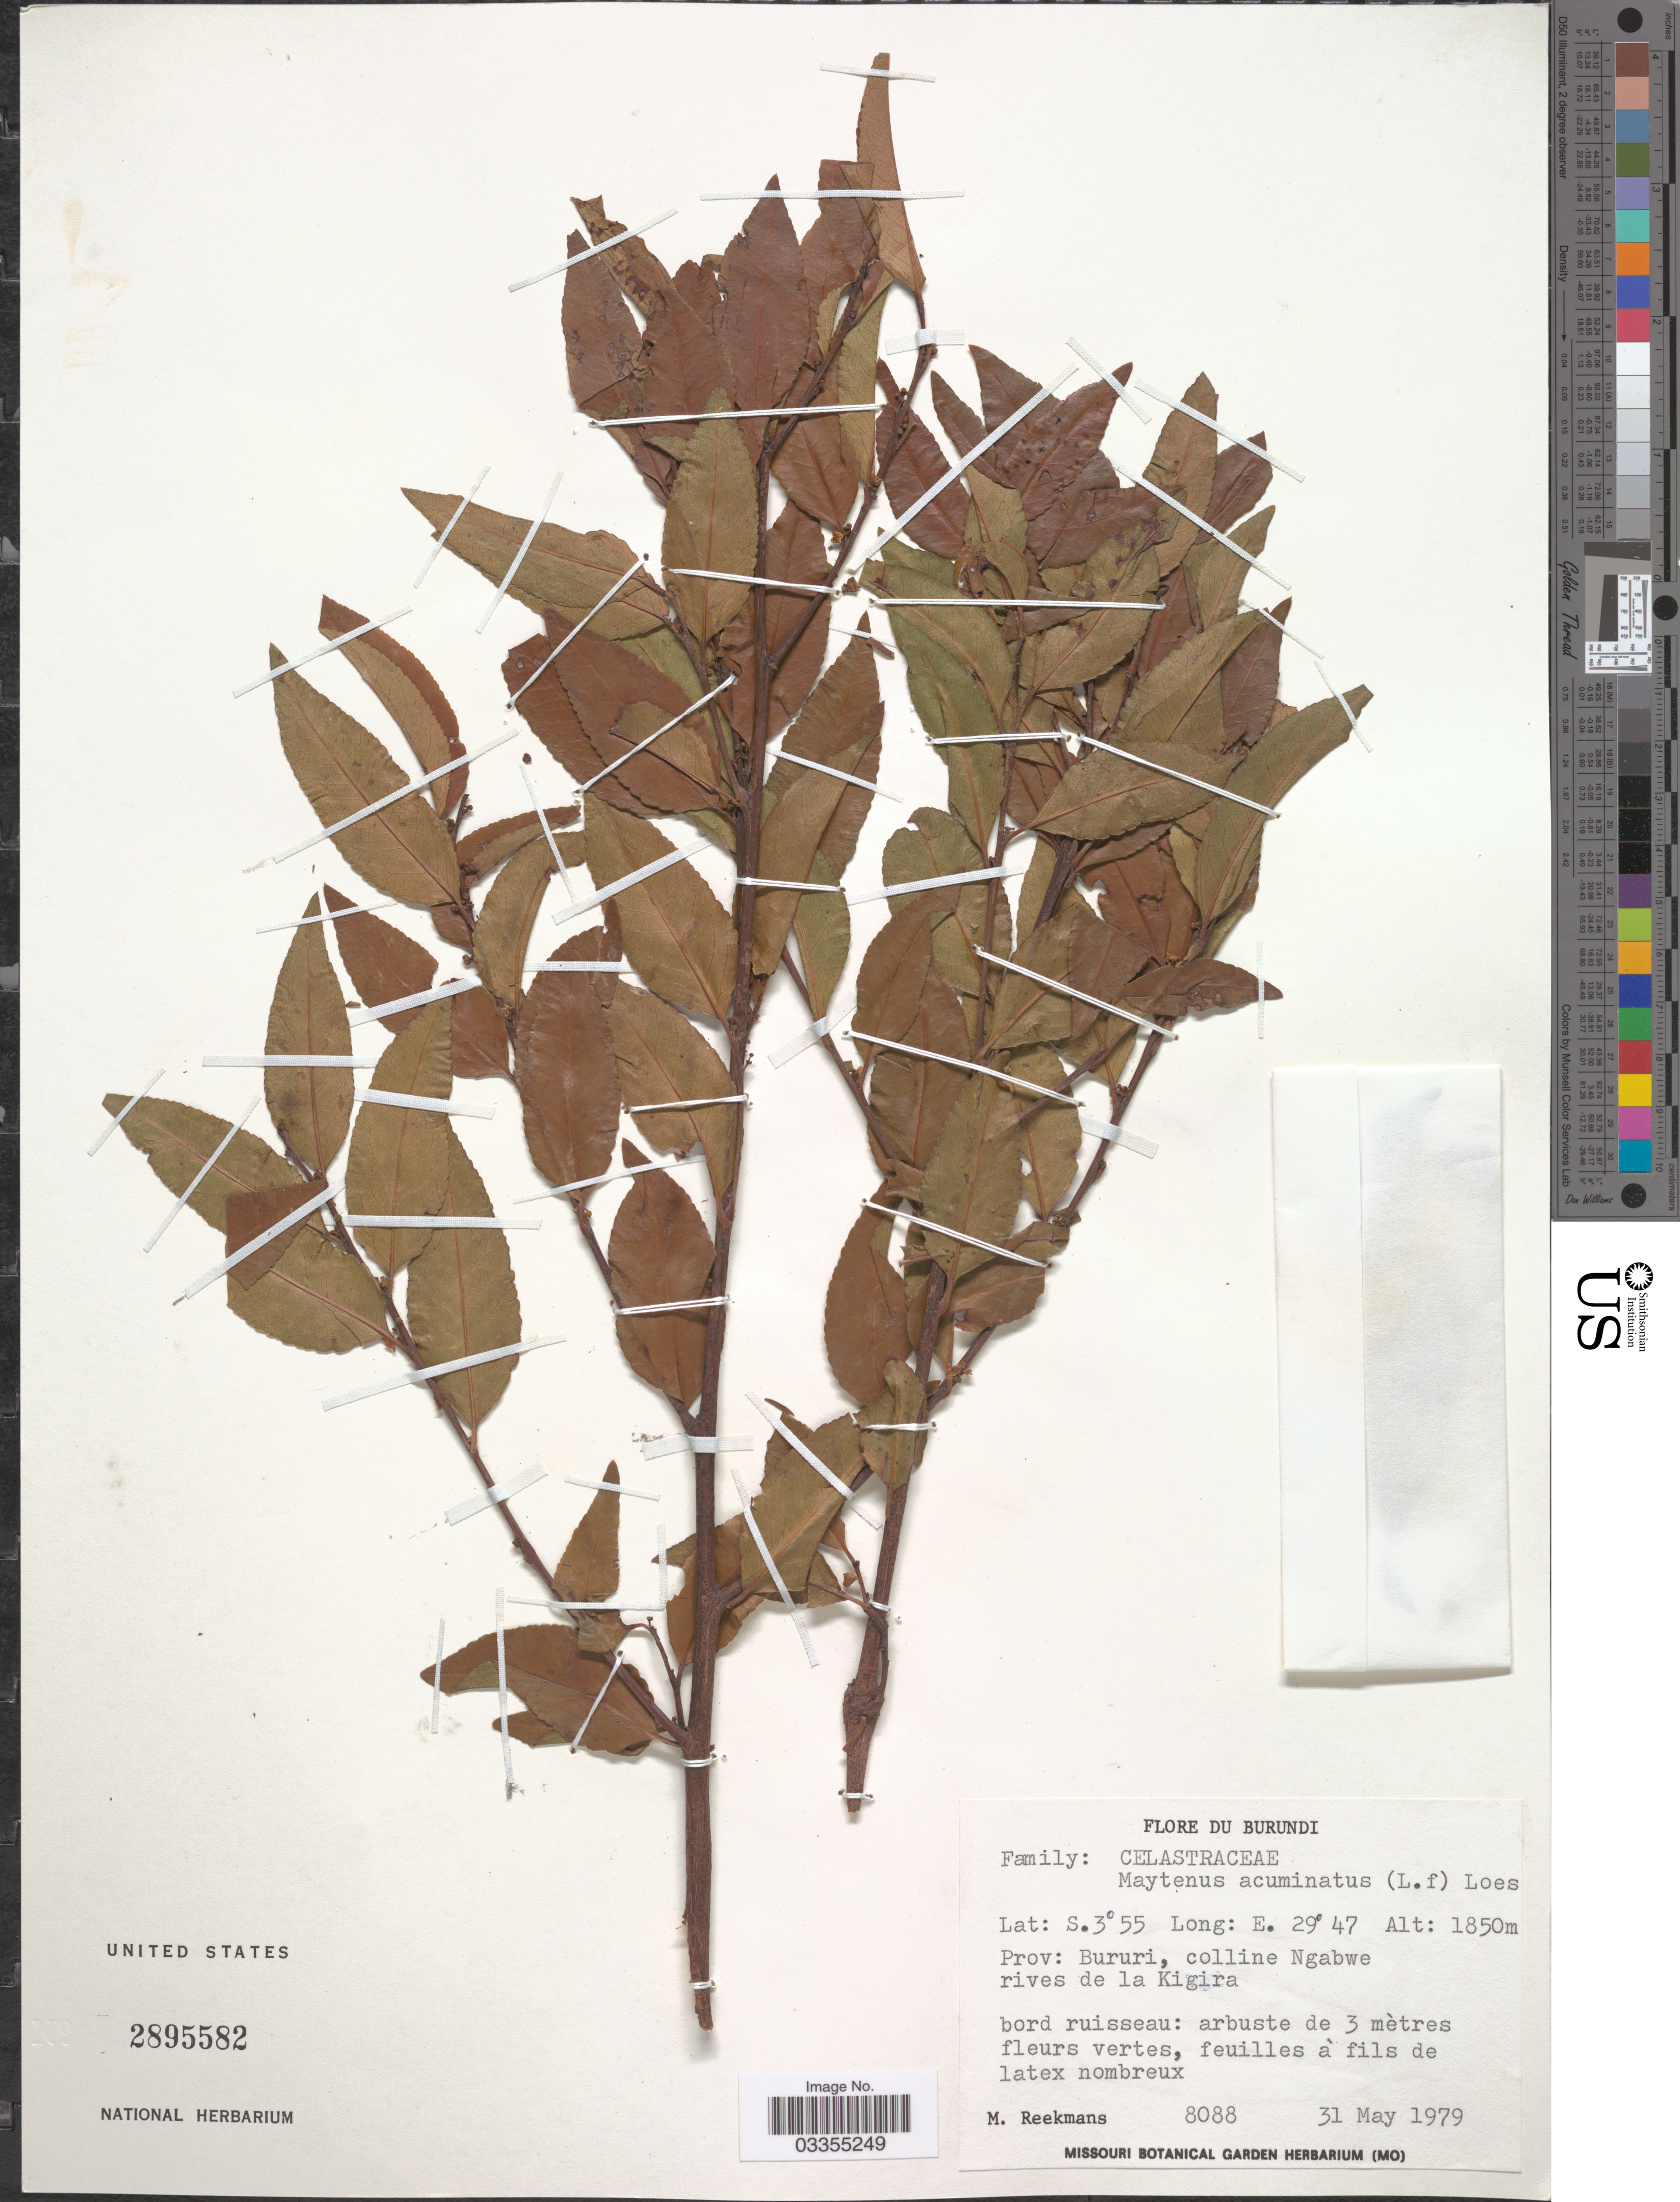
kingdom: Plantae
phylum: Tracheophyta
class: Magnoliopsida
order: Celastrales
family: Celastraceae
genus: Maytenus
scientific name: Maytenus acuminata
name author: (L. f.) Loes.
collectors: M. Reekmans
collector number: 8088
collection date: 1979-05-31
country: Burundi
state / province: Bururi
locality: Colline Ngabwe rives de la Kigira.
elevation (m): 1850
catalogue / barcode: US 2895582